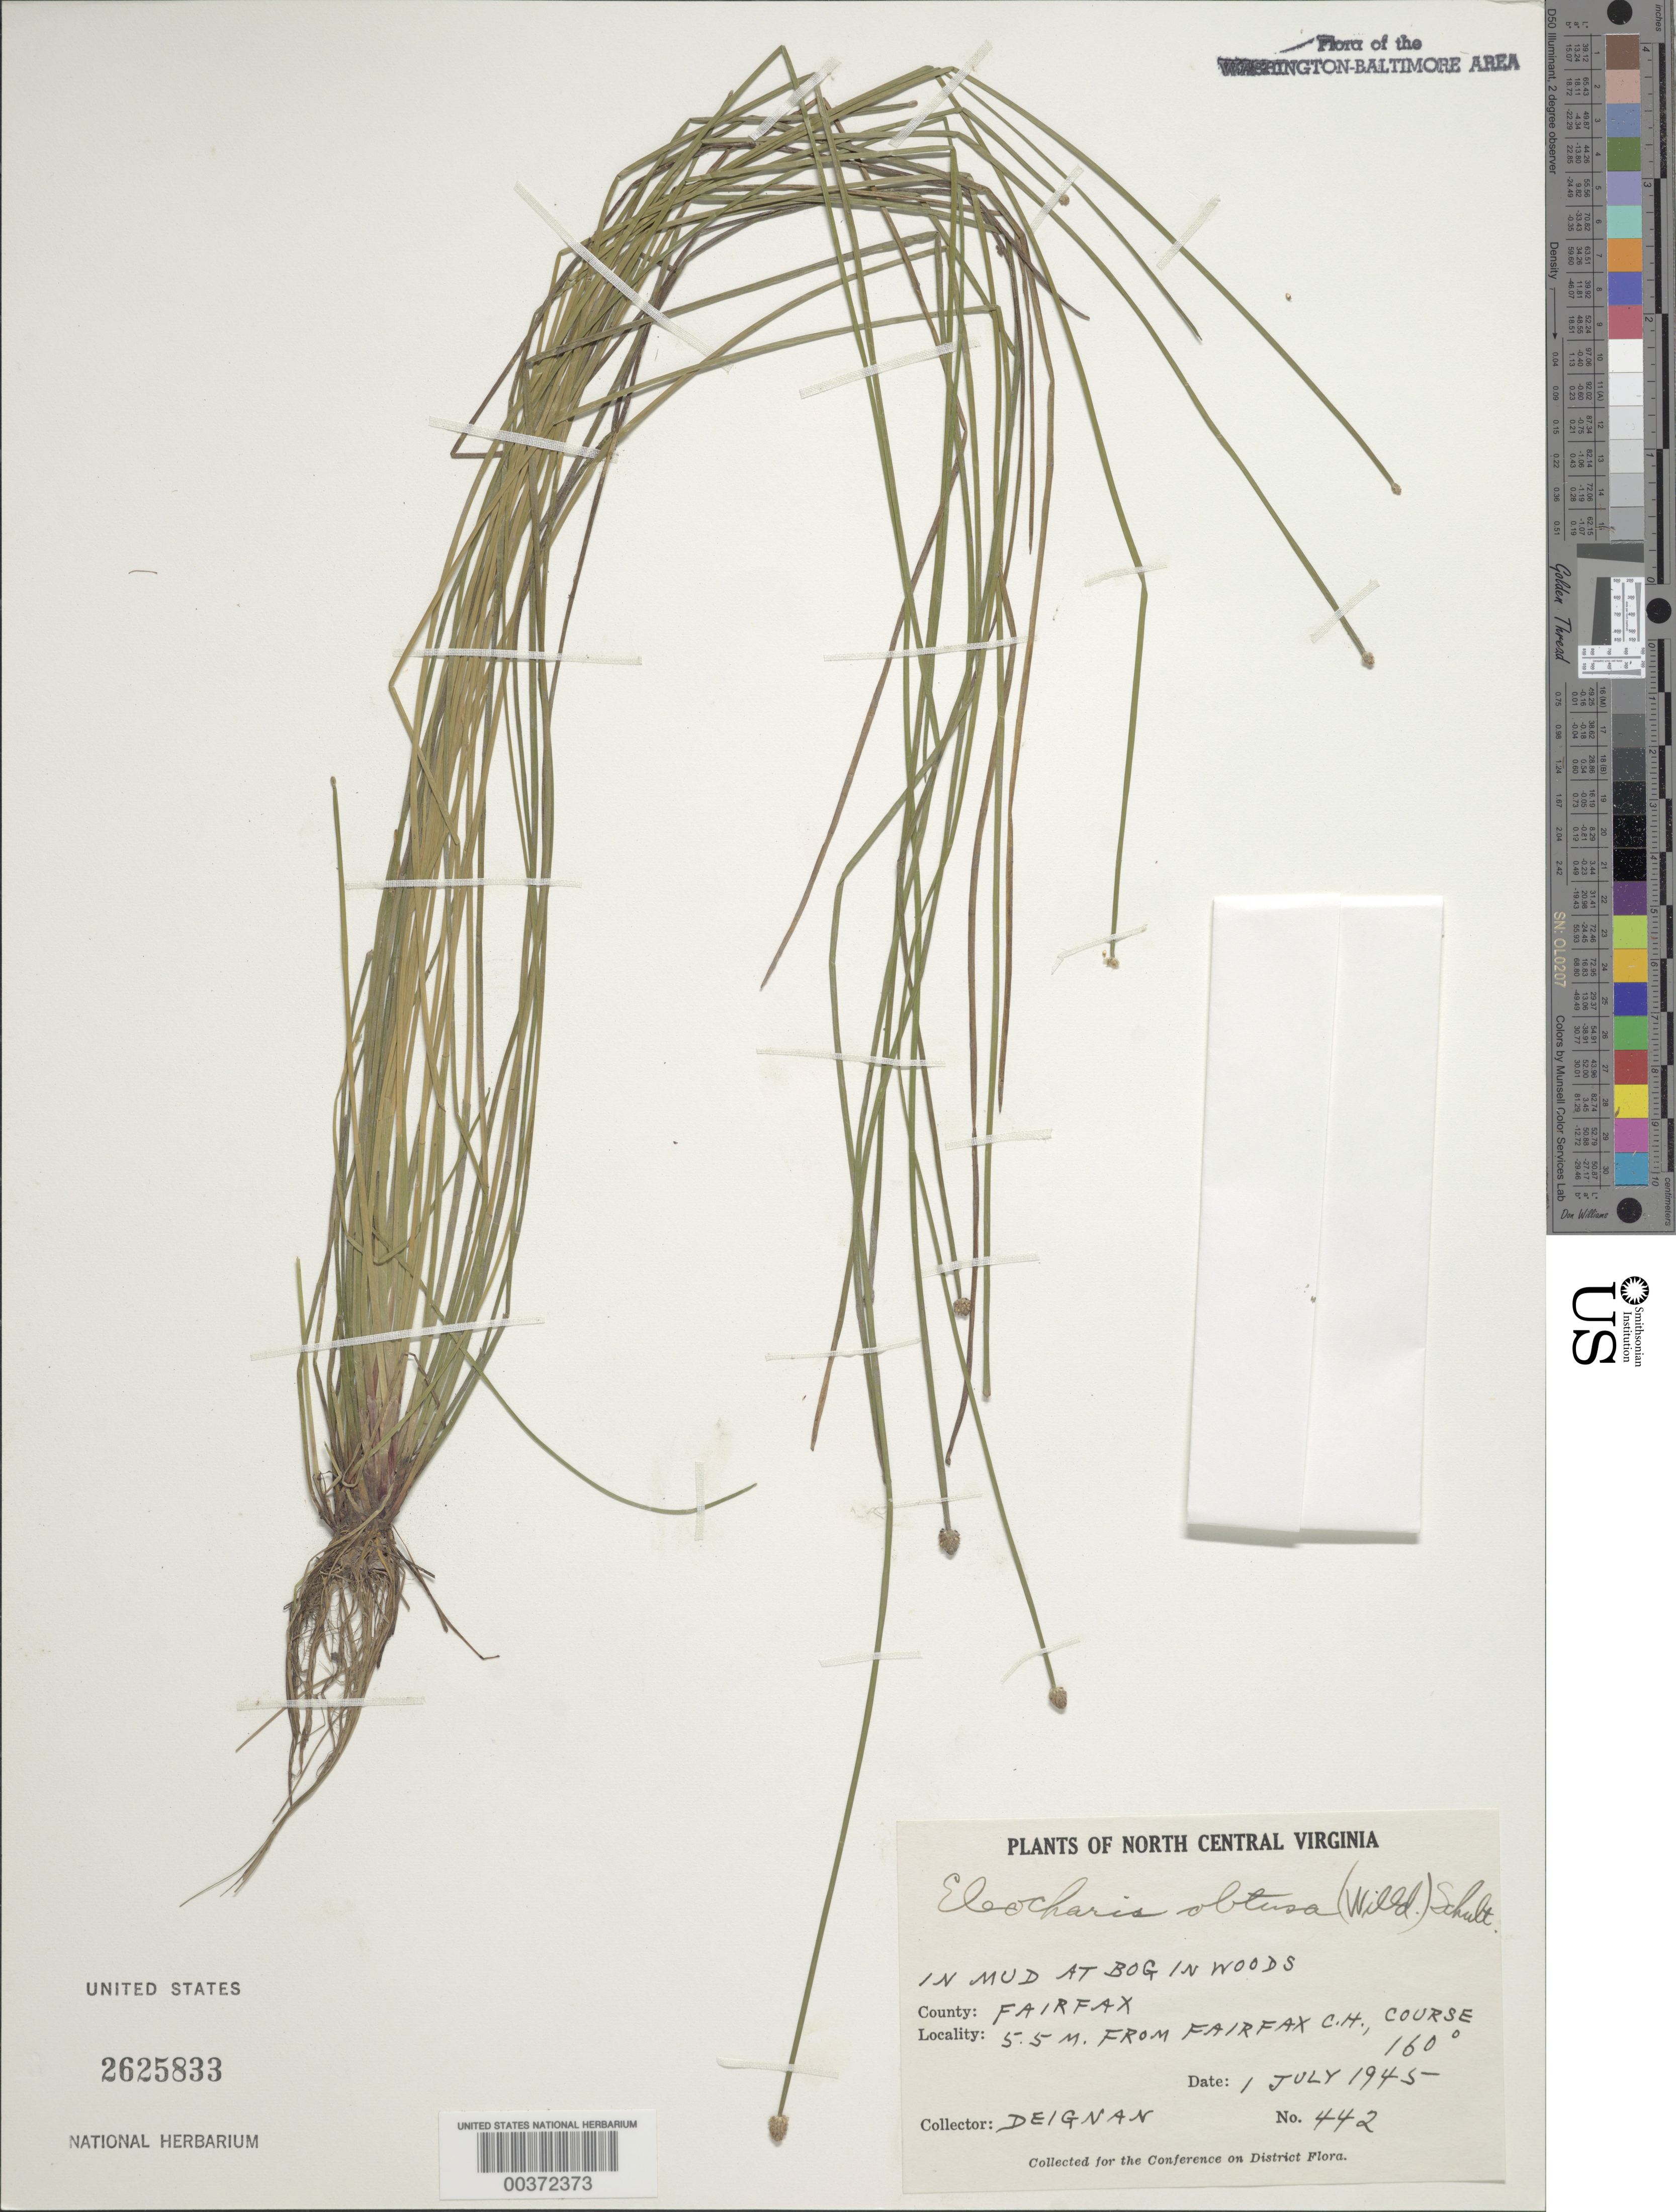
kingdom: Plantae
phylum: Tracheophyta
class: Liliopsida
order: Poales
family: Cyperaceae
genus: Eleocharis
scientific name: Eleocharis obtusa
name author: (Willd.) Schult.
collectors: H. Deignan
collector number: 442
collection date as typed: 01 Jul 1945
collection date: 1945-07-01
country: United States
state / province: Virginia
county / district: Fairfax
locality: Bog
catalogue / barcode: US 2625833